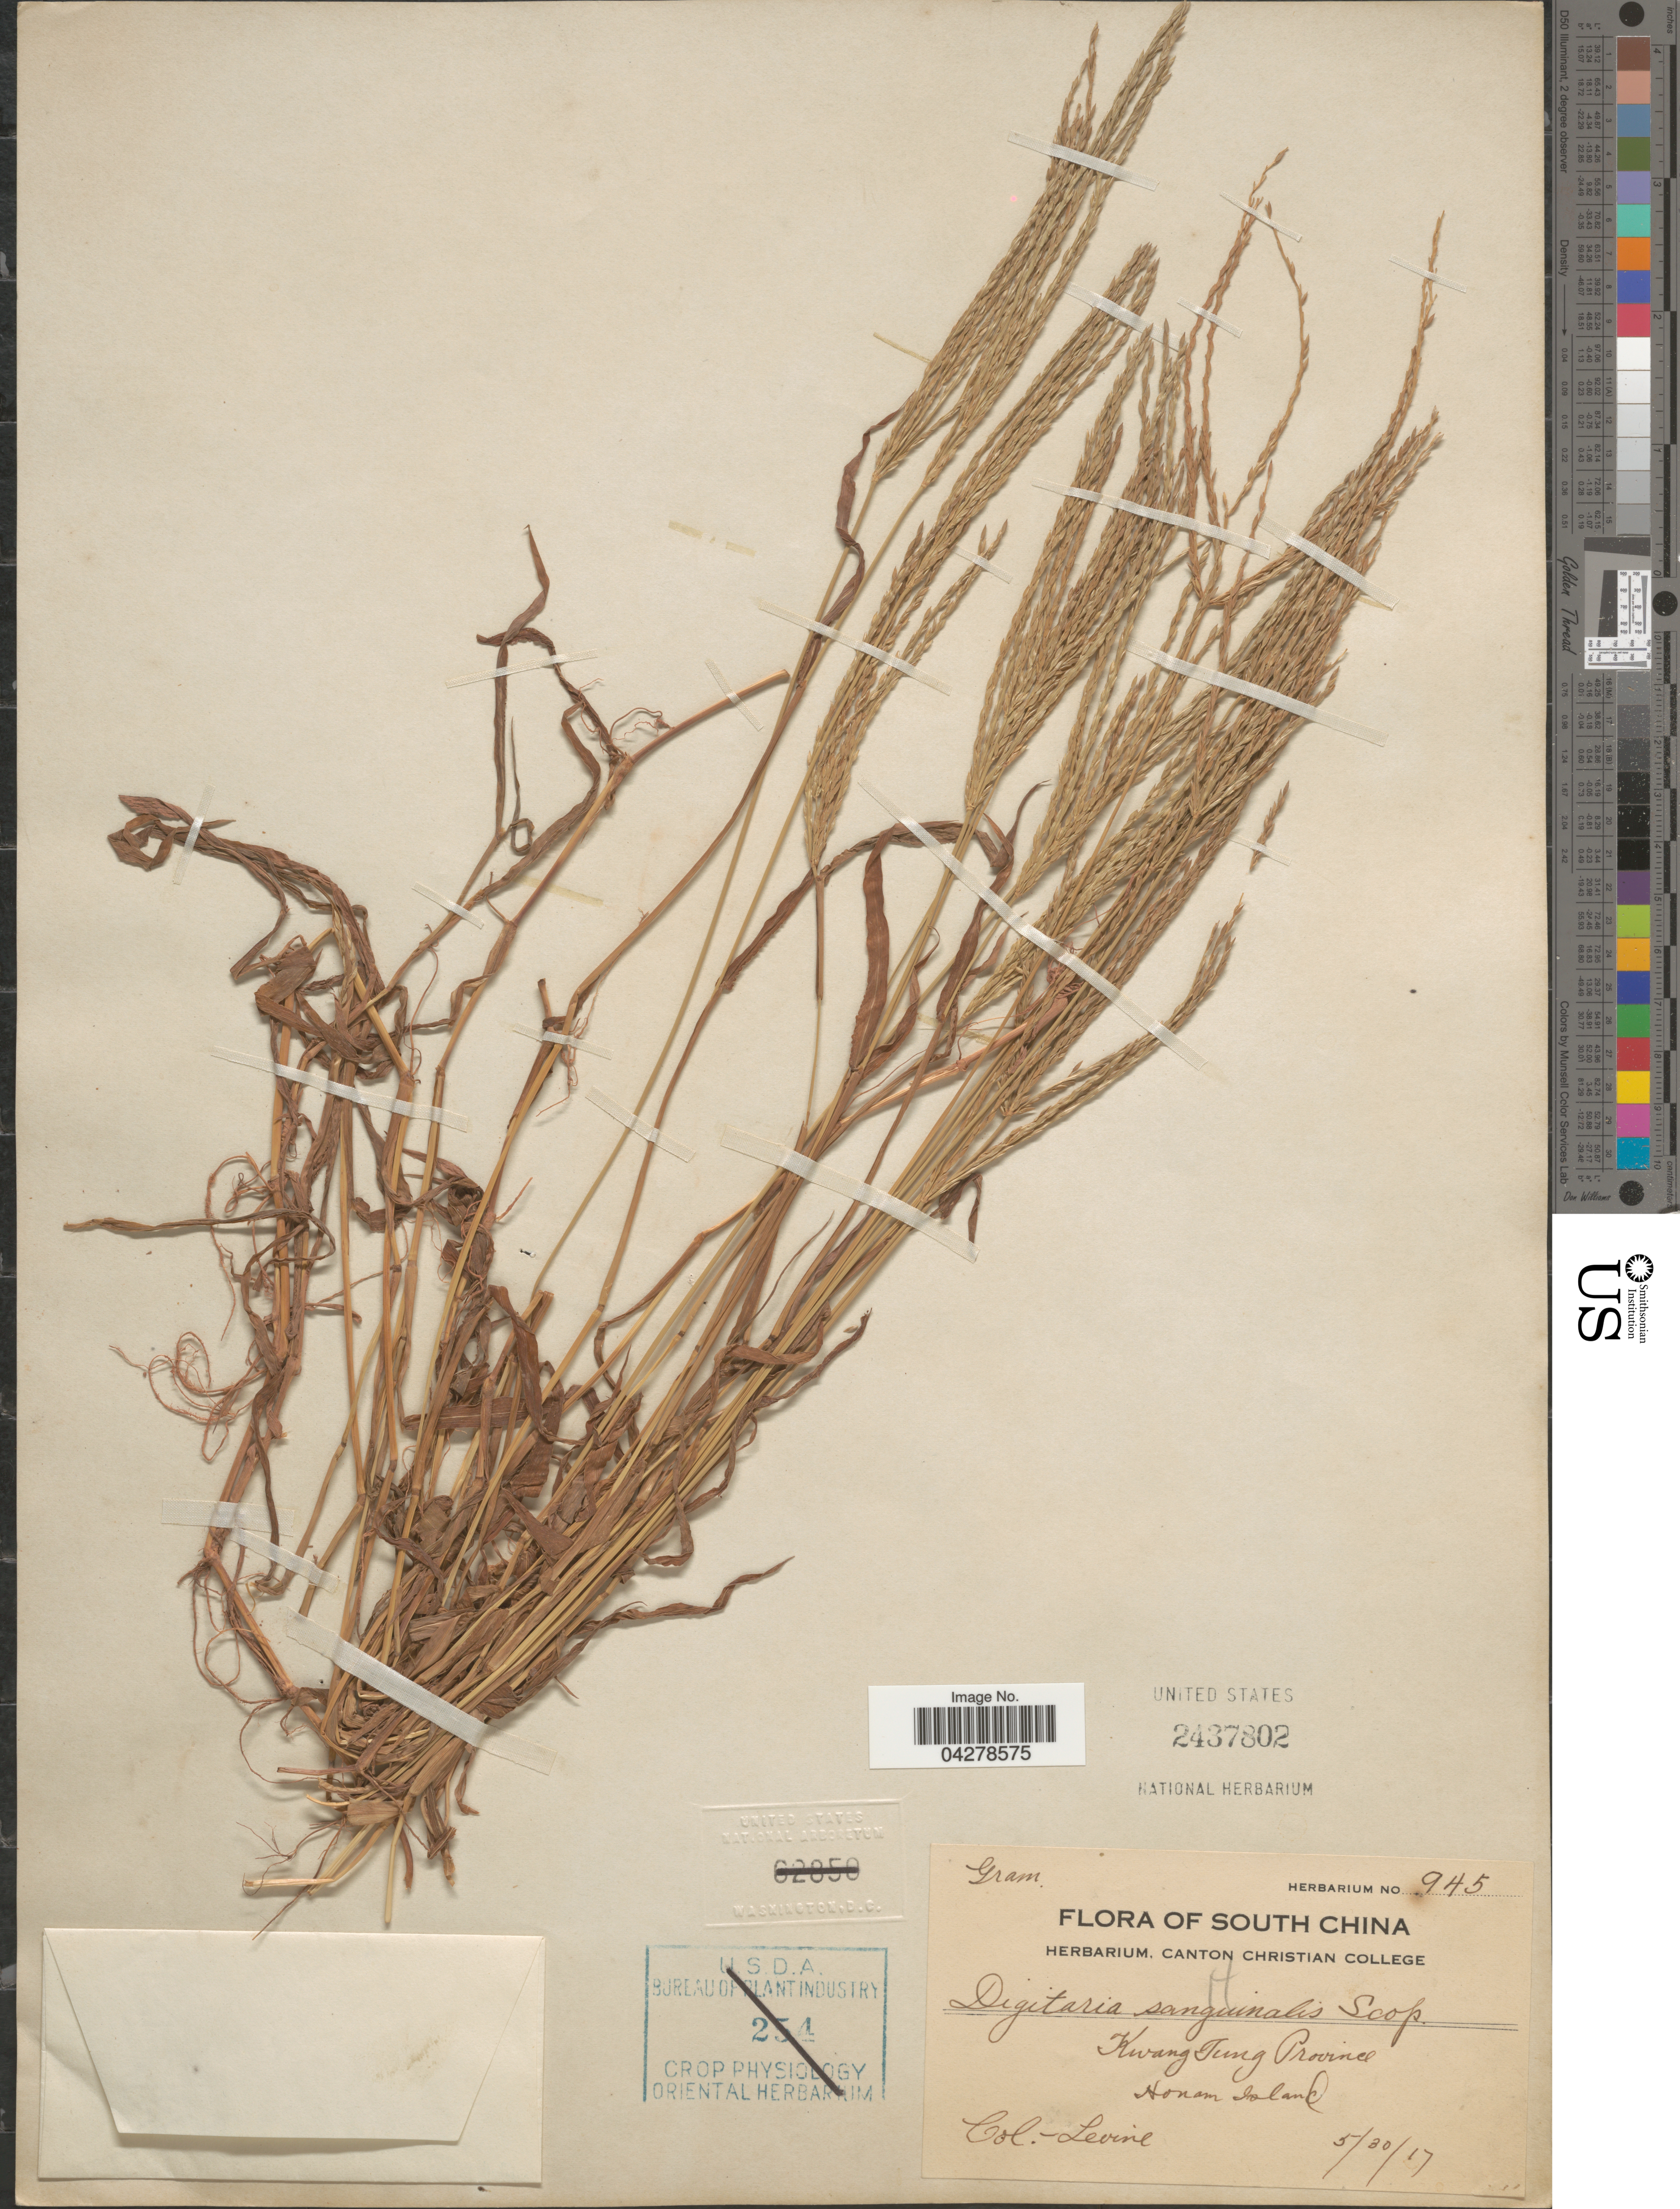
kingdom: Plantae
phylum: Tracheophyta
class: Liliopsida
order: Poales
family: Poaceae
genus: Digitaria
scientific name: Digitaria sanguinalis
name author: (L.) Scop.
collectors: -. Levine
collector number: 945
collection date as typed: Transcribed d/m/y: 30/5/17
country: China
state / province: Guangdong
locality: South China. Kwang Tung Province. Honam Island.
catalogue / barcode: US 2437802